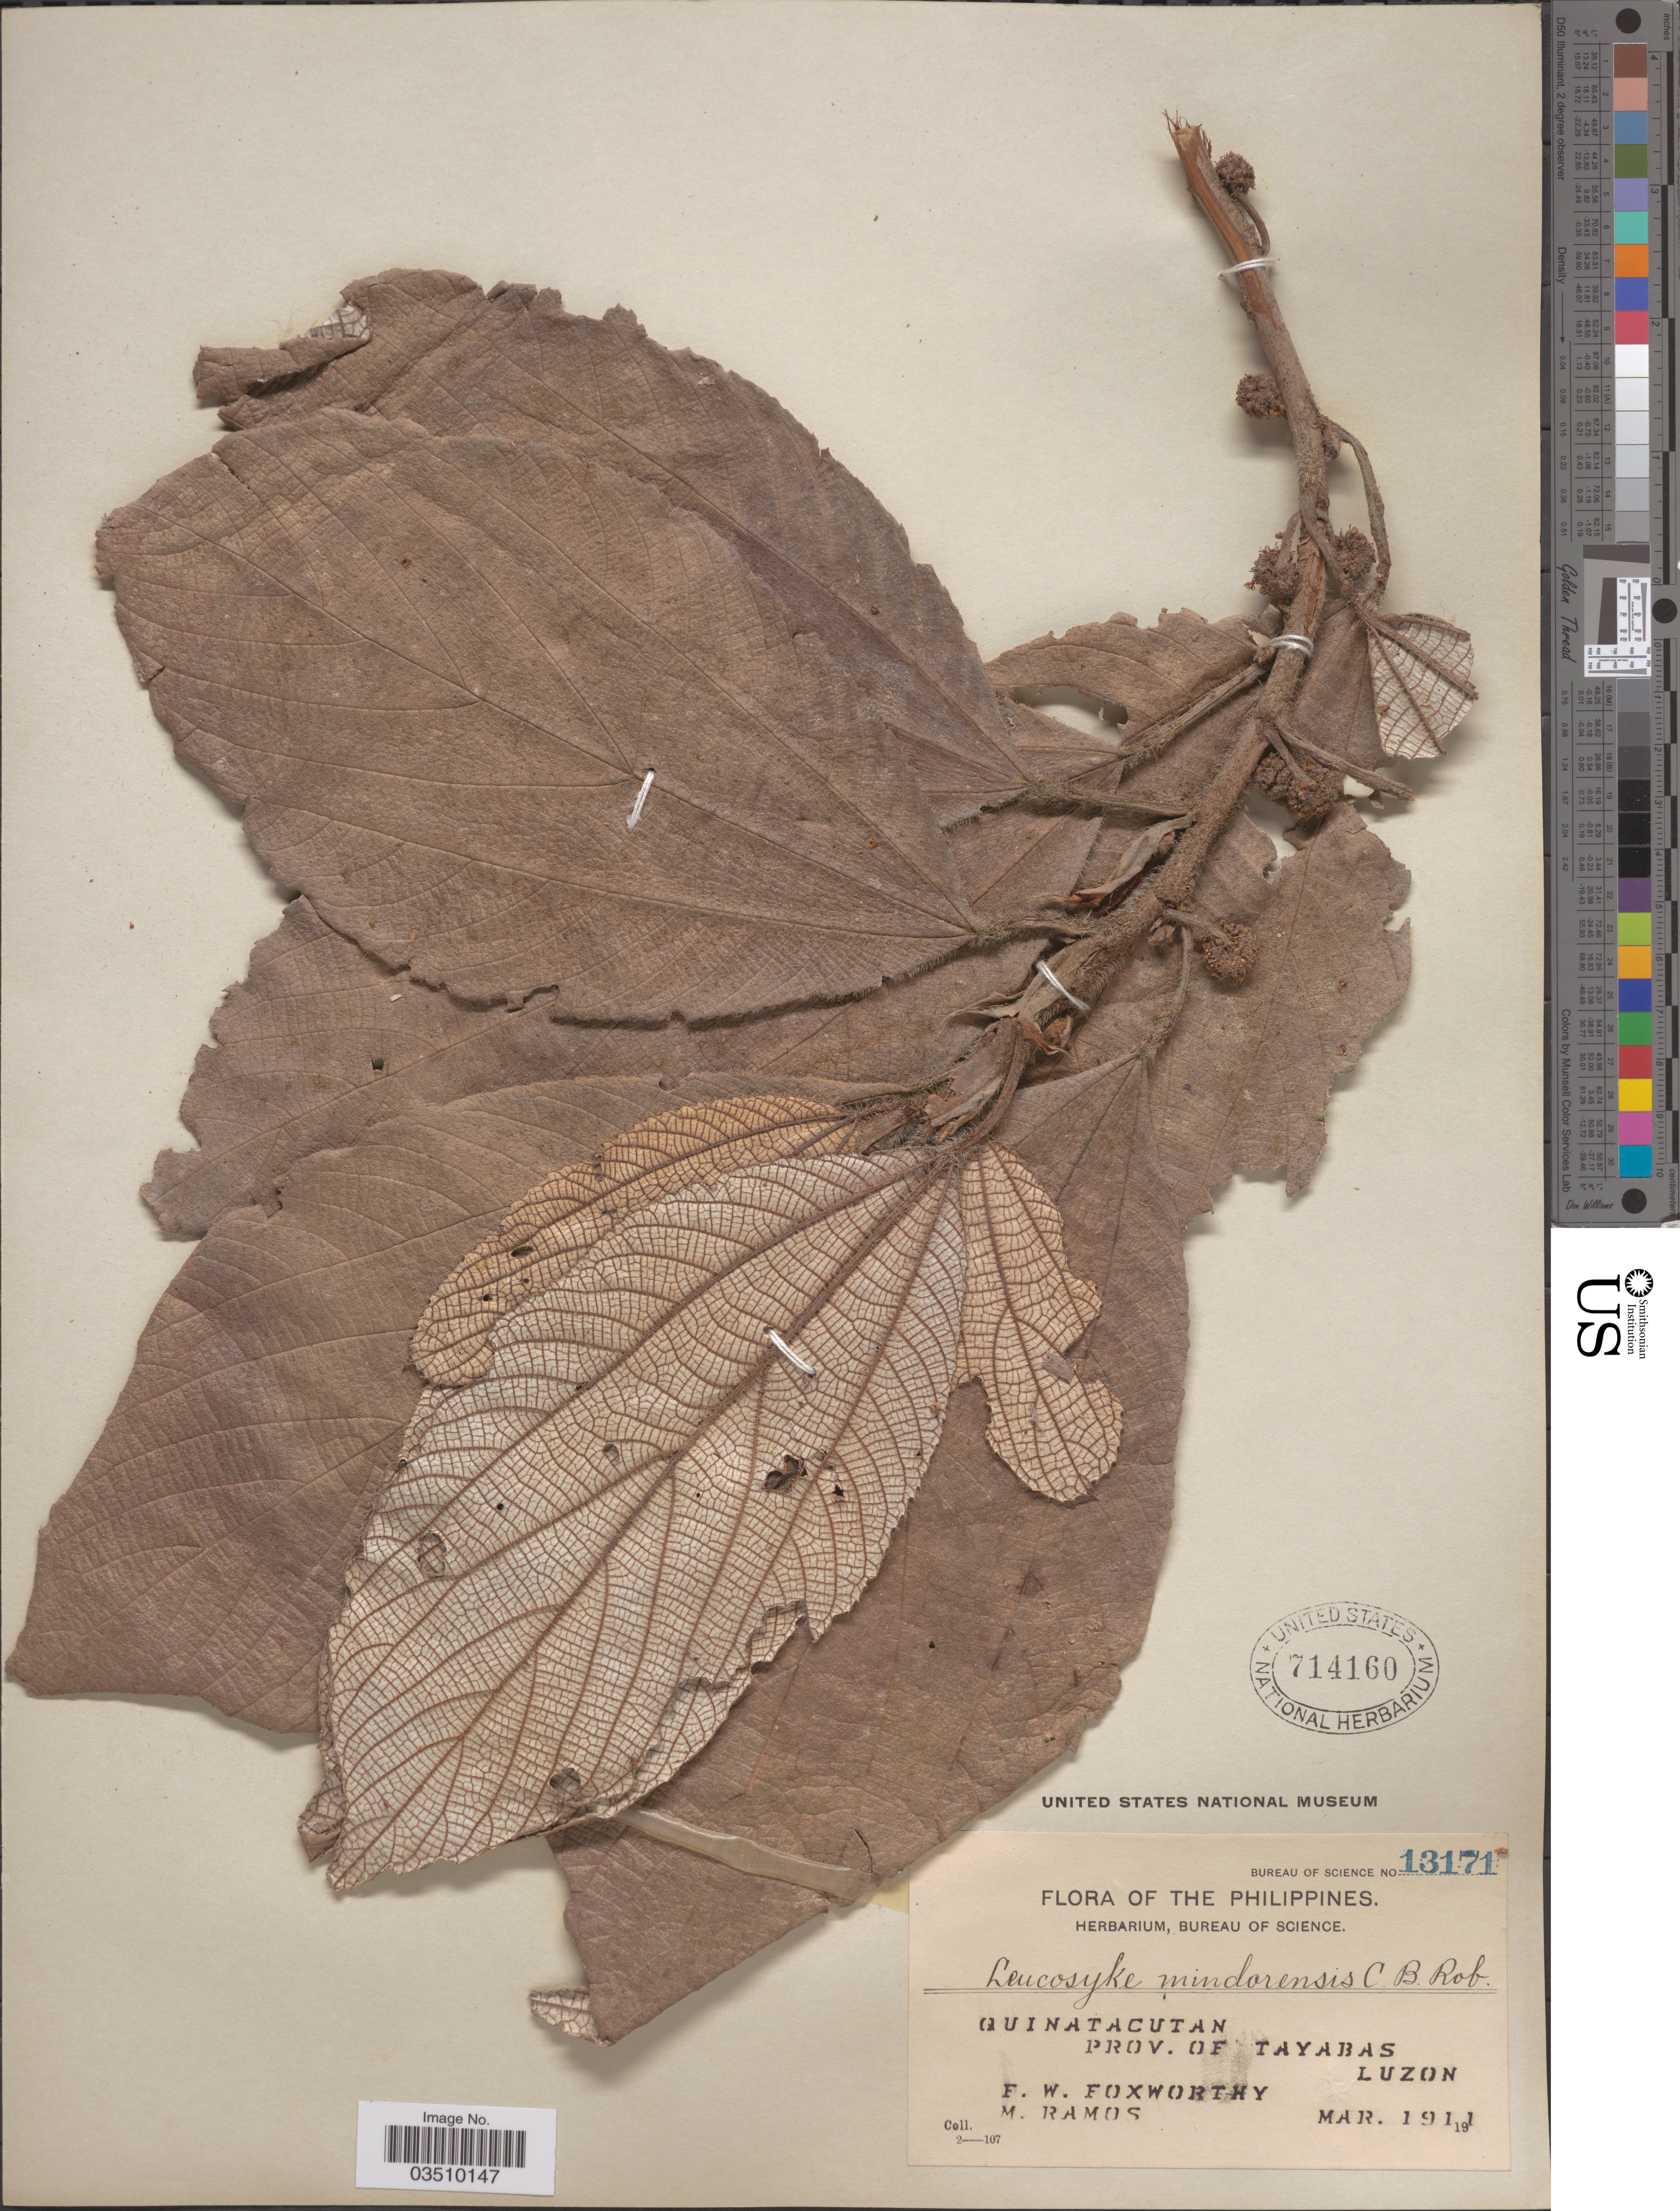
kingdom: Plantae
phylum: Tracheophyta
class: Magnoliopsida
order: Rosales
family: Urticaceae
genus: Leucosyke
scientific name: Leucosyke mindorensis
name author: C.B. Rob.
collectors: F. W. Foxworthy & M. Ramos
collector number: Bureau of Science13171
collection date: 1911-03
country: Philippines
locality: Guinatacutan. Prov. of Tayabas. Luzon.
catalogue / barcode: US 714160